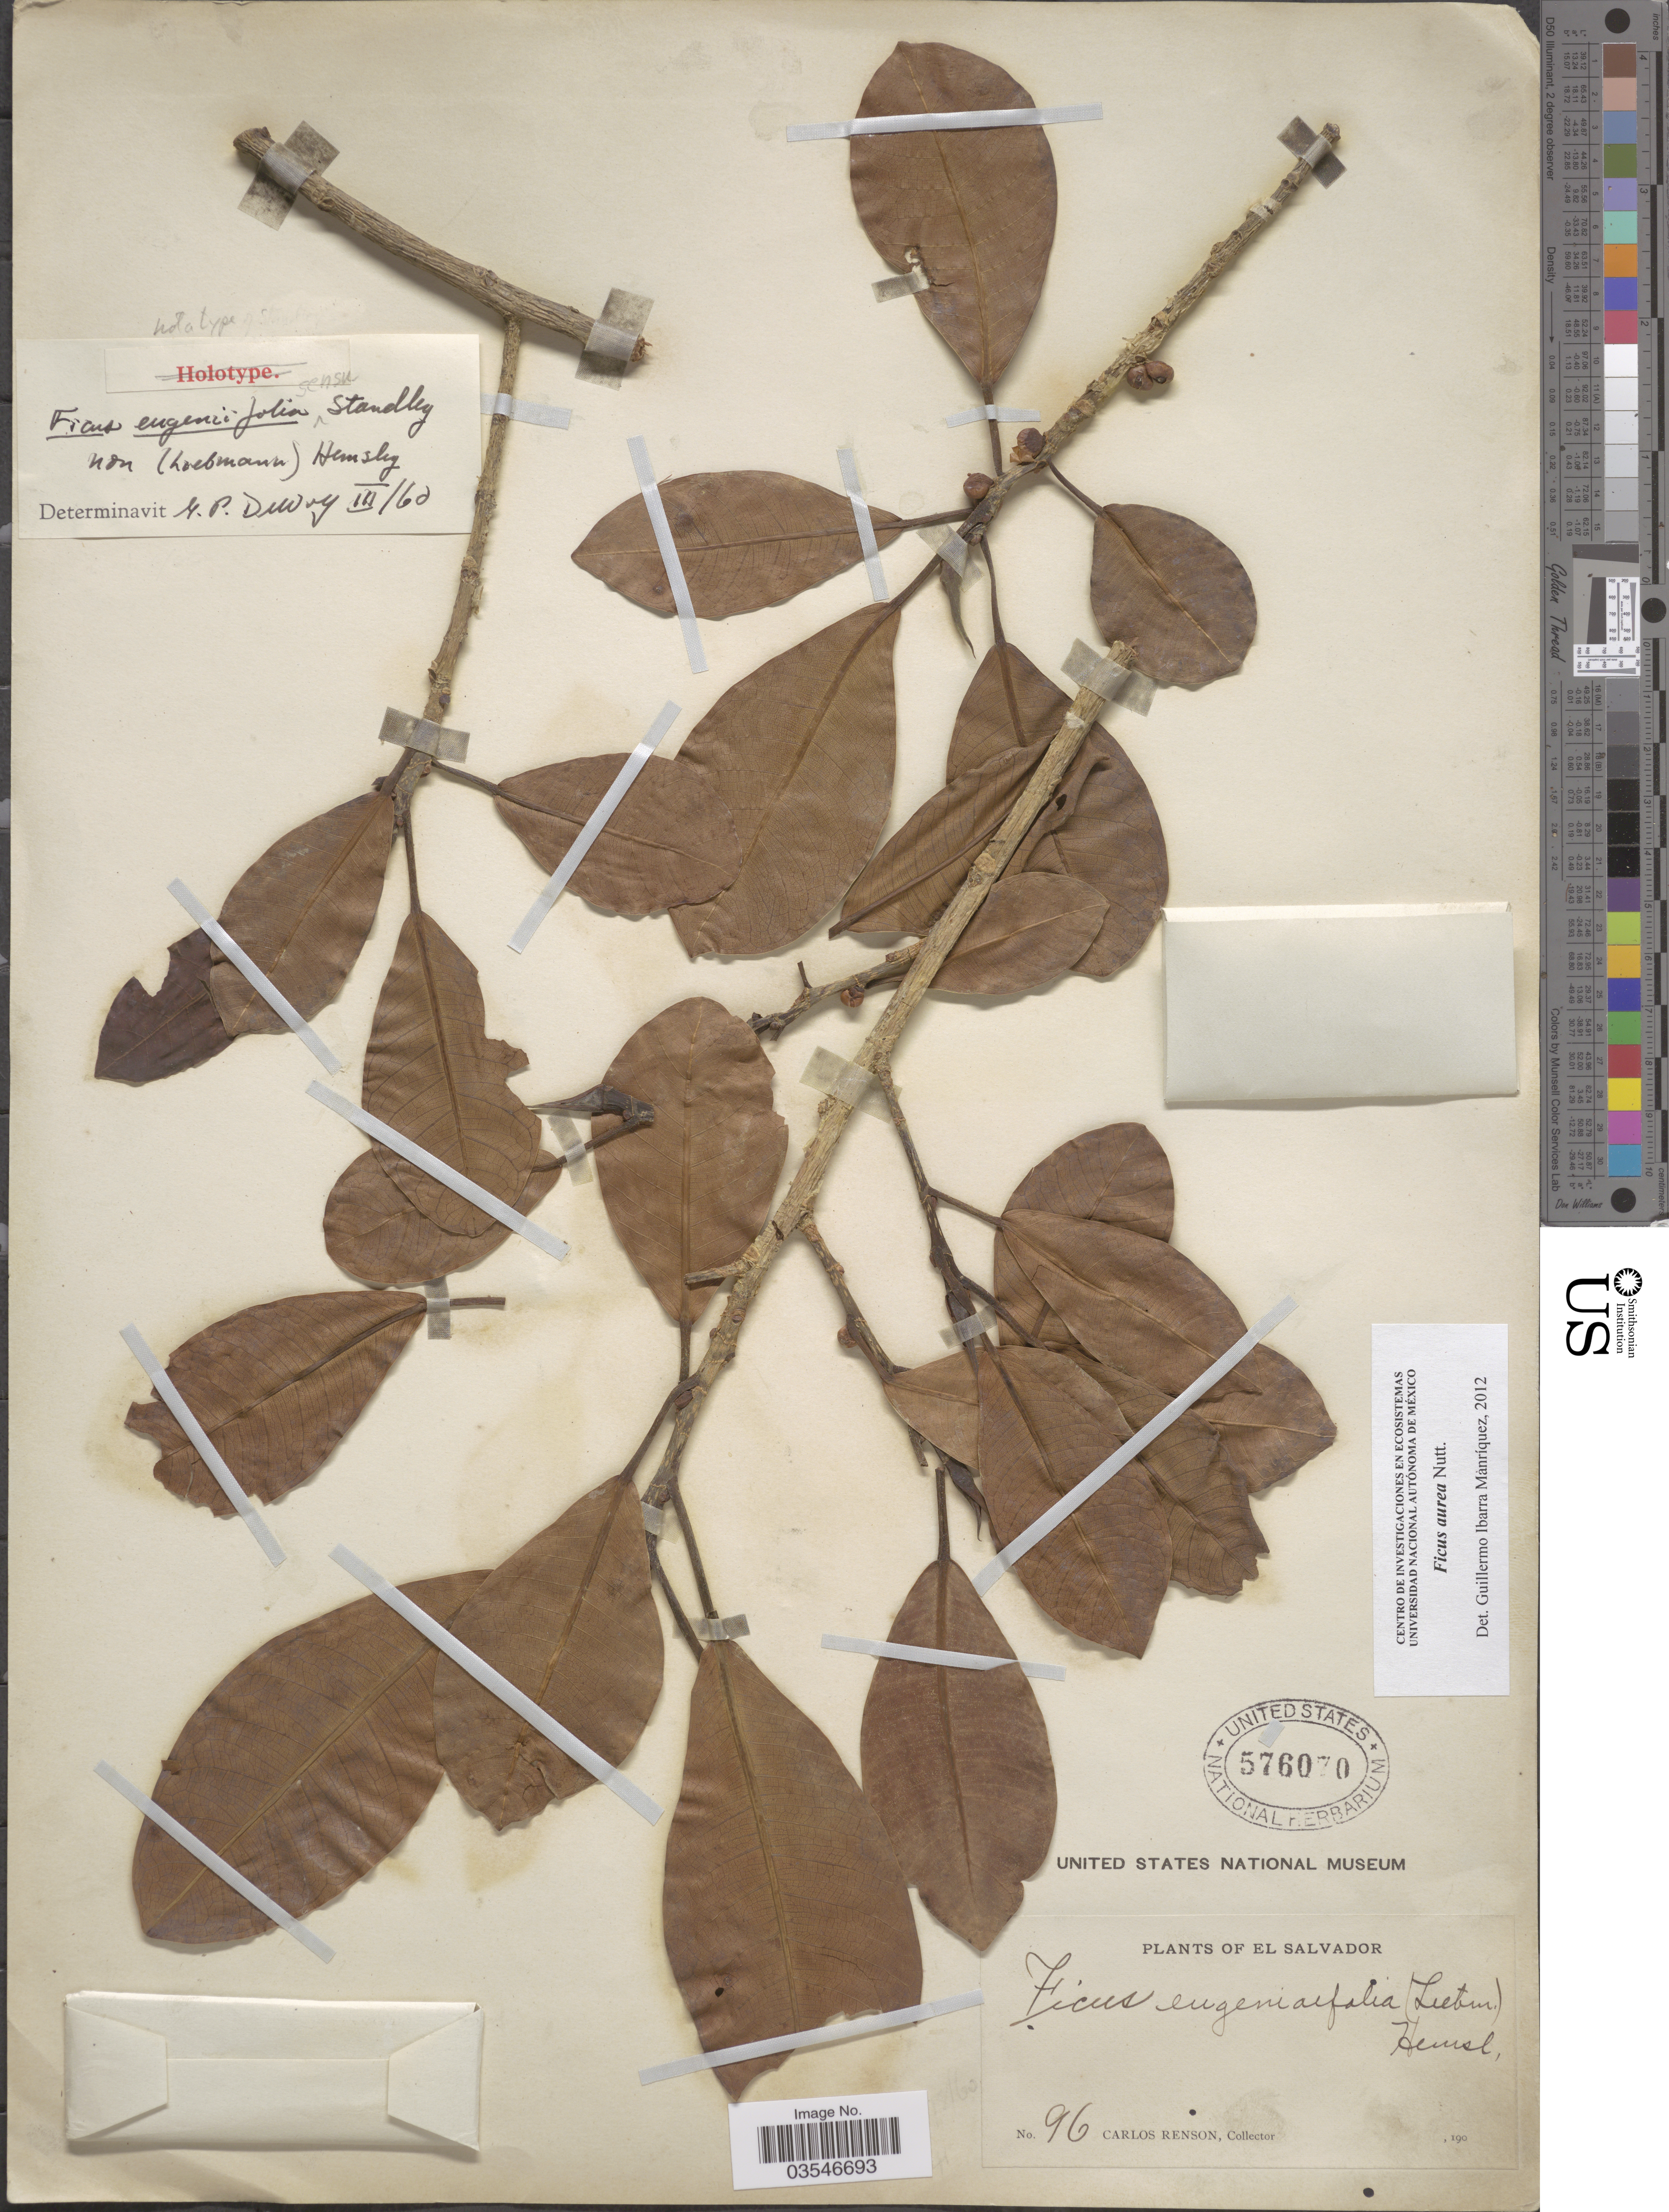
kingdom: Plantae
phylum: Tracheophyta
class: Magnoliopsida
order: Rosales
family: Moraceae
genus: Ficus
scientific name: Ficus aurea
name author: Nutt.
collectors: C. Renson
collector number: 96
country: El Salvador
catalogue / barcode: US 576070